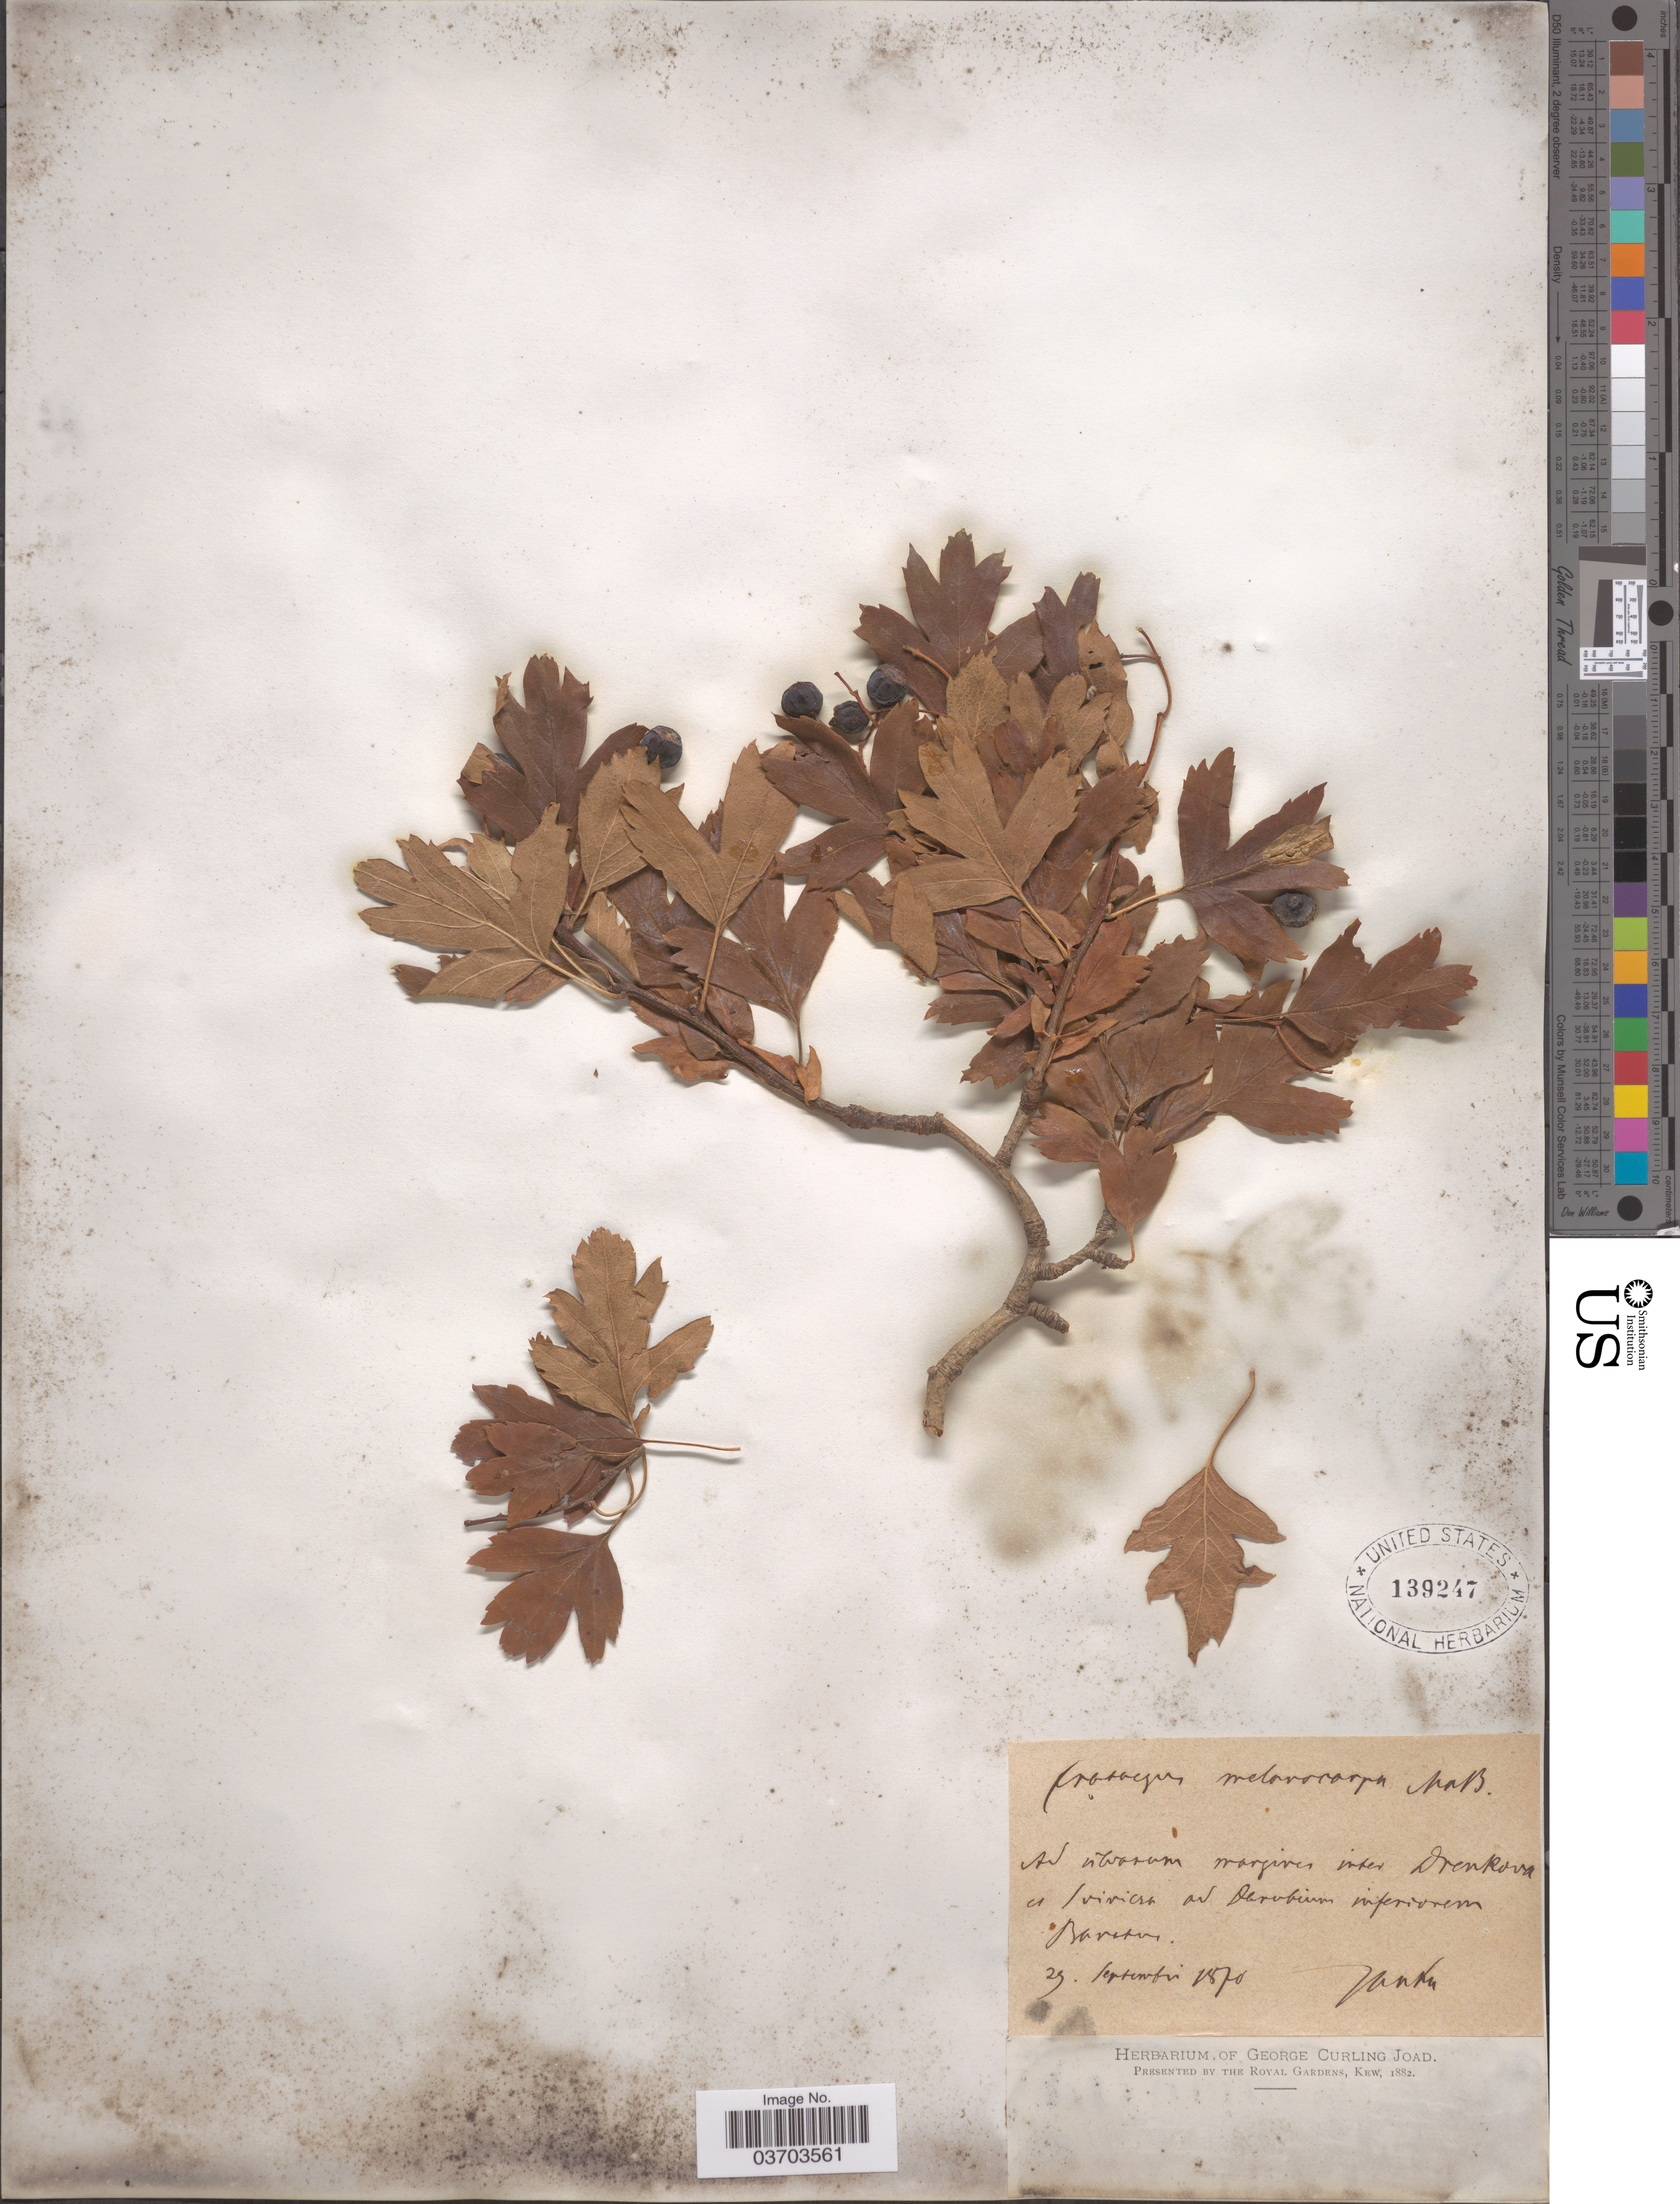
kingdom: Plantae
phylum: Tracheophyta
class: Magnoliopsida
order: Rosales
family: Rosaceae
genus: Crataegus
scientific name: Crataegus pentagyna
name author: (Willd. ex) Waldst. & Kit.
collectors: V. Janka von Bulcs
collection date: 1870-09-29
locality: Ad silvarum margines inter Drenkova a lvinicra au derubium inferiorem Bareton. [interpreted]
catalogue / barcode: US 139247